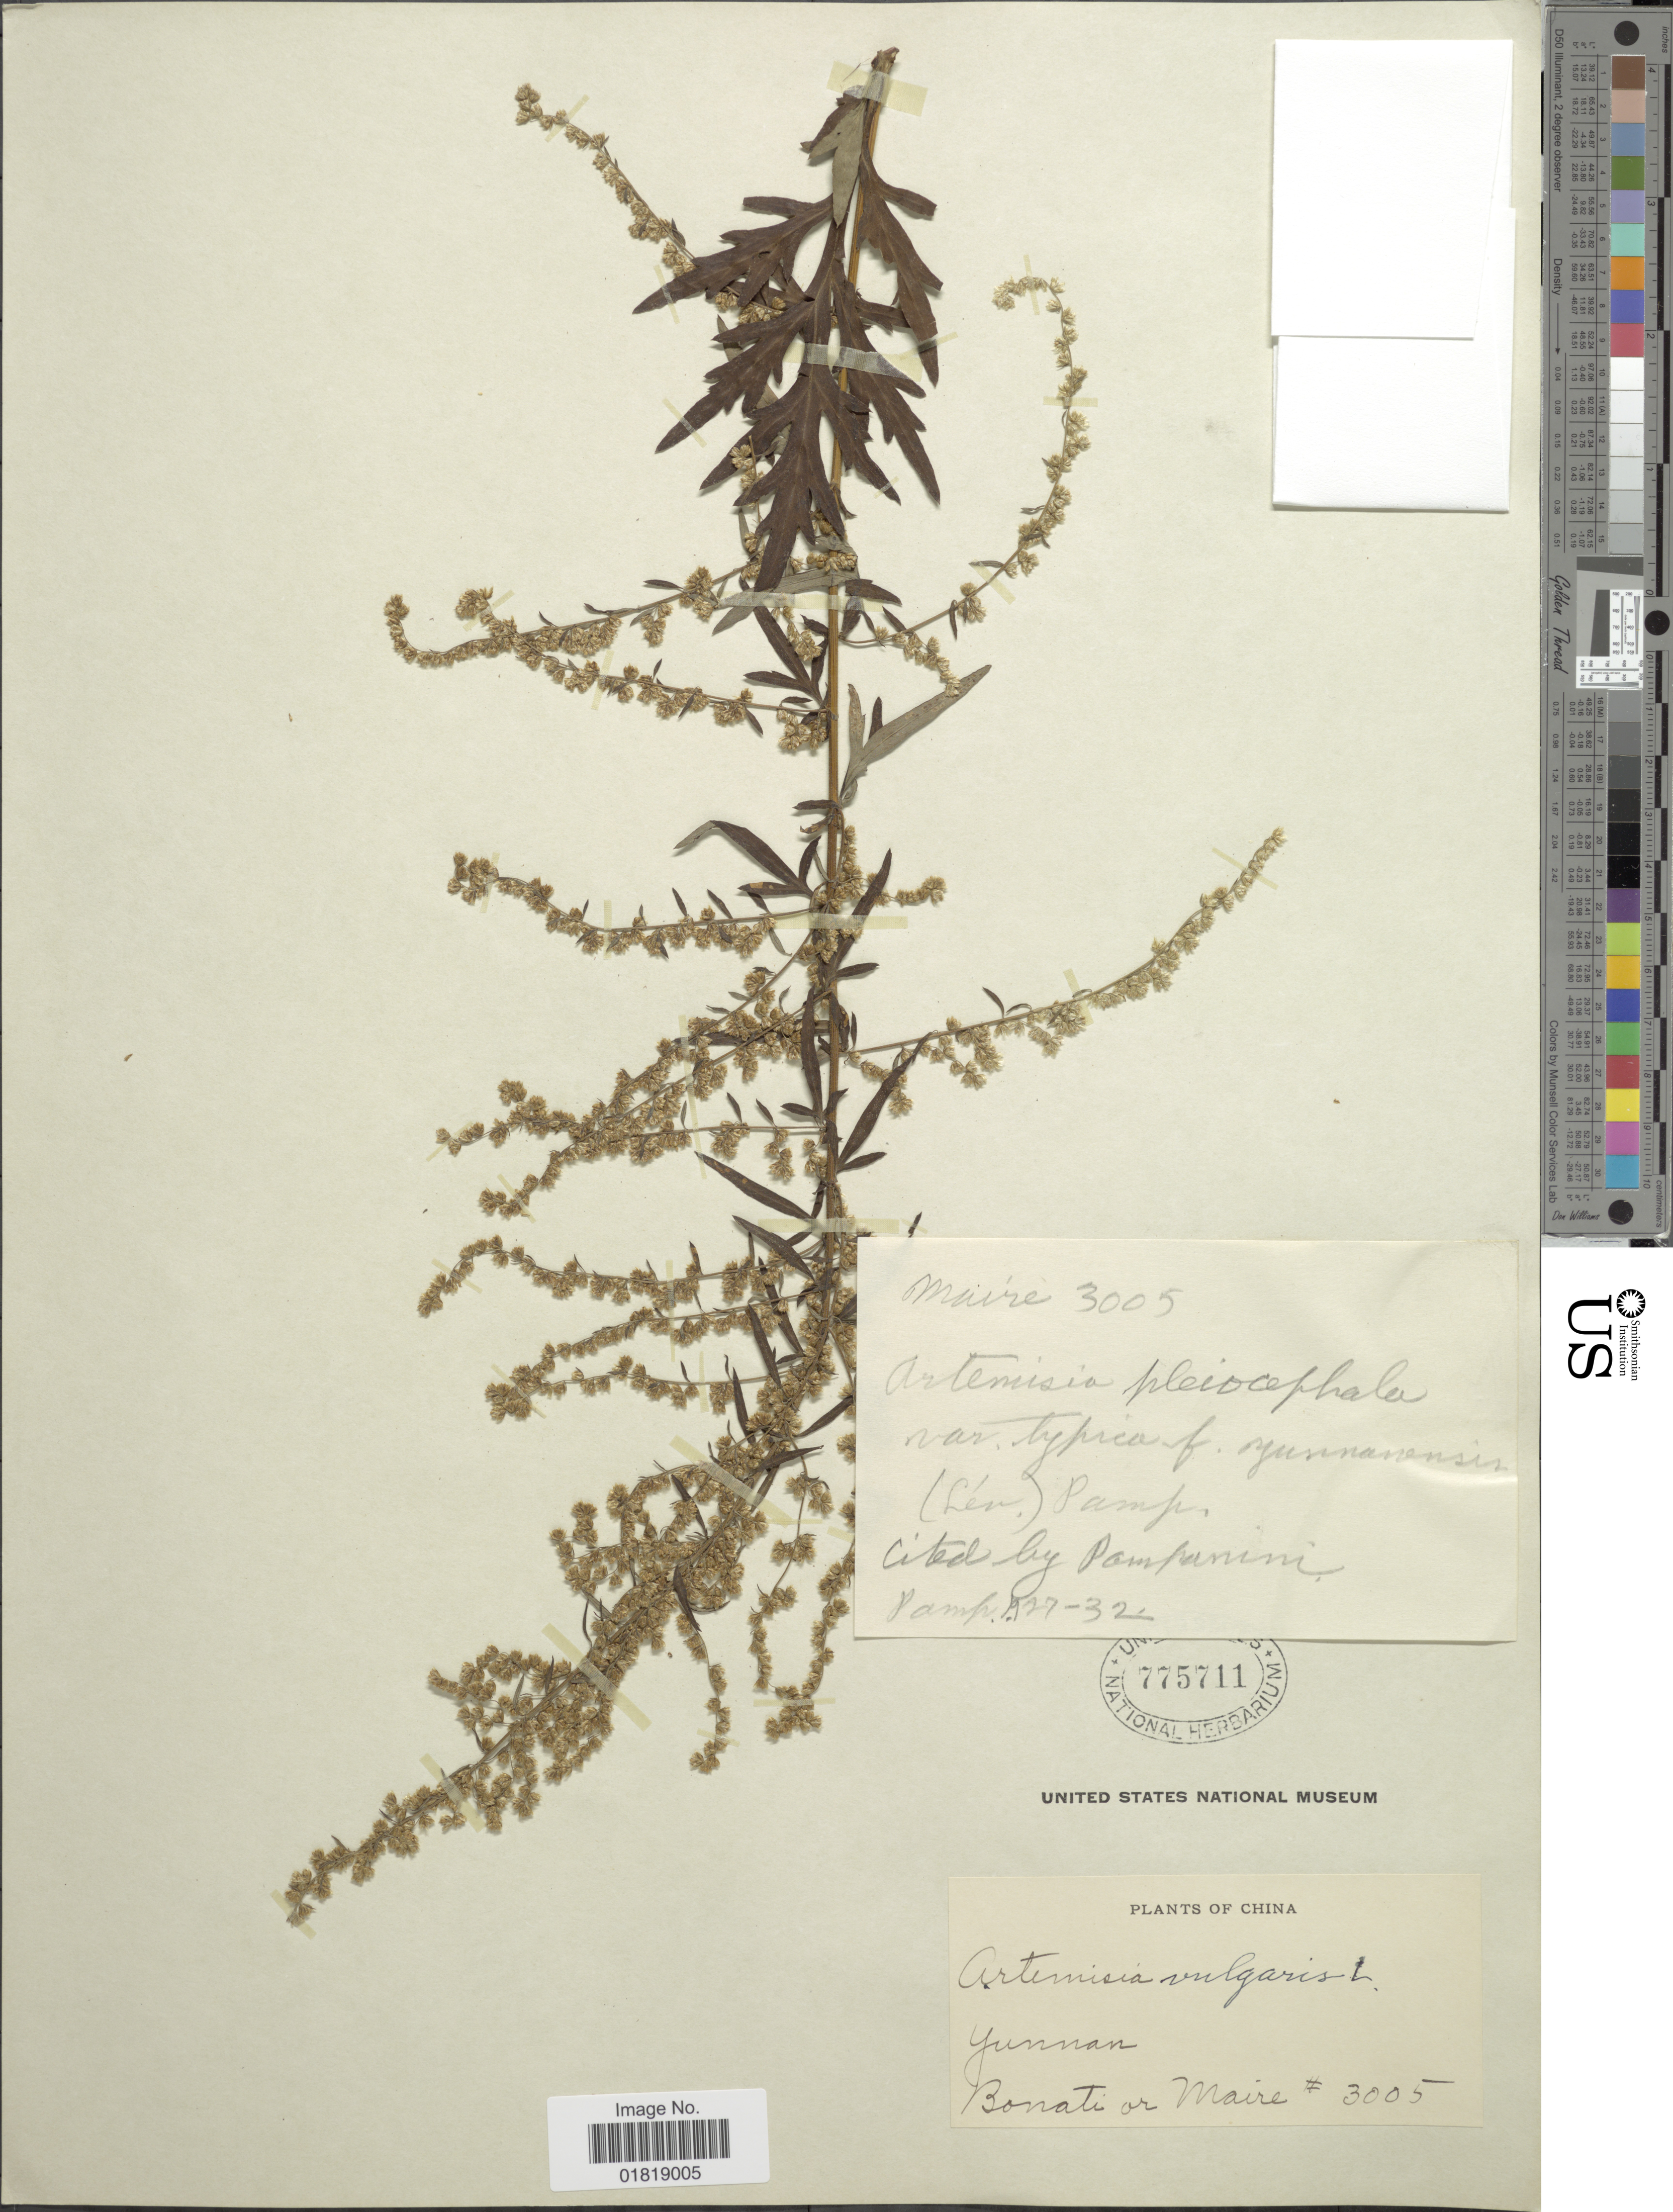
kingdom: Plantae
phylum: Tracheophyta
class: Magnoliopsida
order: Asterales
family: Asteraceae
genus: Artemisia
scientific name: Artemisia pleiocephala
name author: Pamp.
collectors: -. Bonati & Maire, --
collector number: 3005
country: China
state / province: Yunnan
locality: Yunnan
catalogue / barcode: US 775711